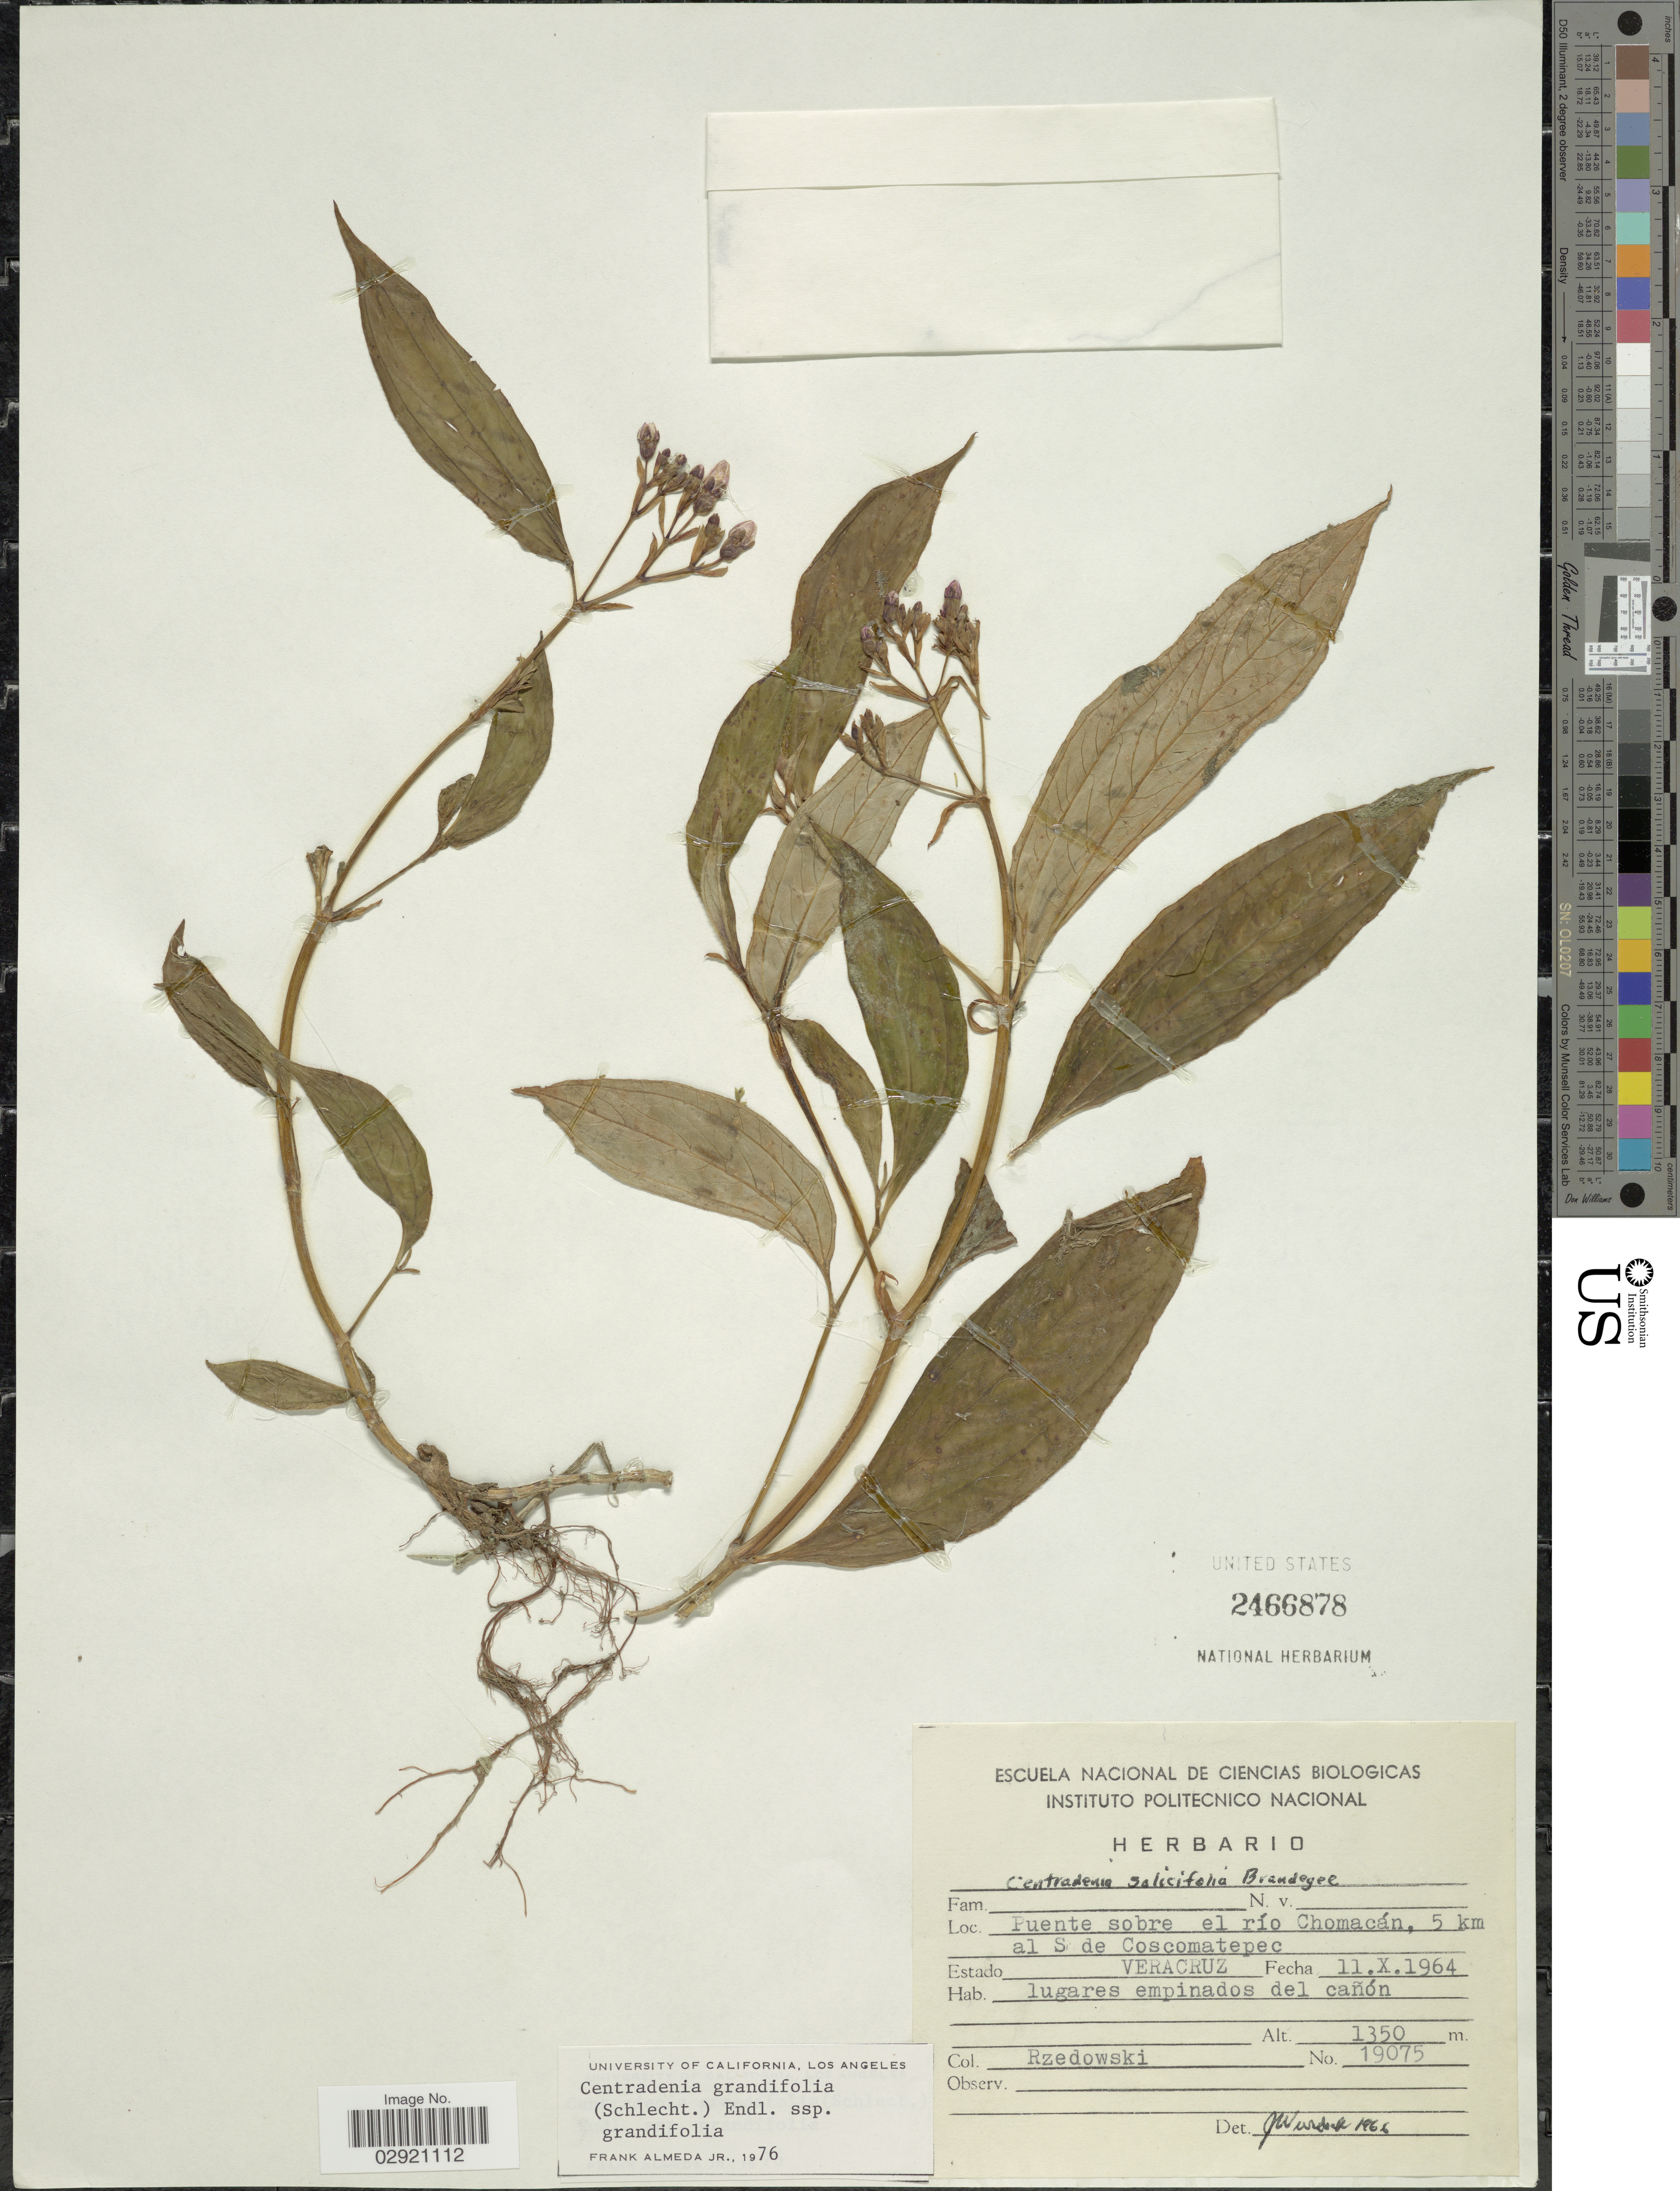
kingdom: Plantae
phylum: Tracheophyta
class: Magnoliopsida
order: Myrtales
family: Melastomataceae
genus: Centradenia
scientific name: Centradenia grandifolia subsp. grandifolia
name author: (Schltdl.) Endl.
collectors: Rzedowski, --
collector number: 19075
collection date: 1964-10-11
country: Mexico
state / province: Veracruz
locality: Estado Veracruz. Puente sobre el río Chomacán, 5 km al S de Coscomatepec.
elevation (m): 1350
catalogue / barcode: US 2466878